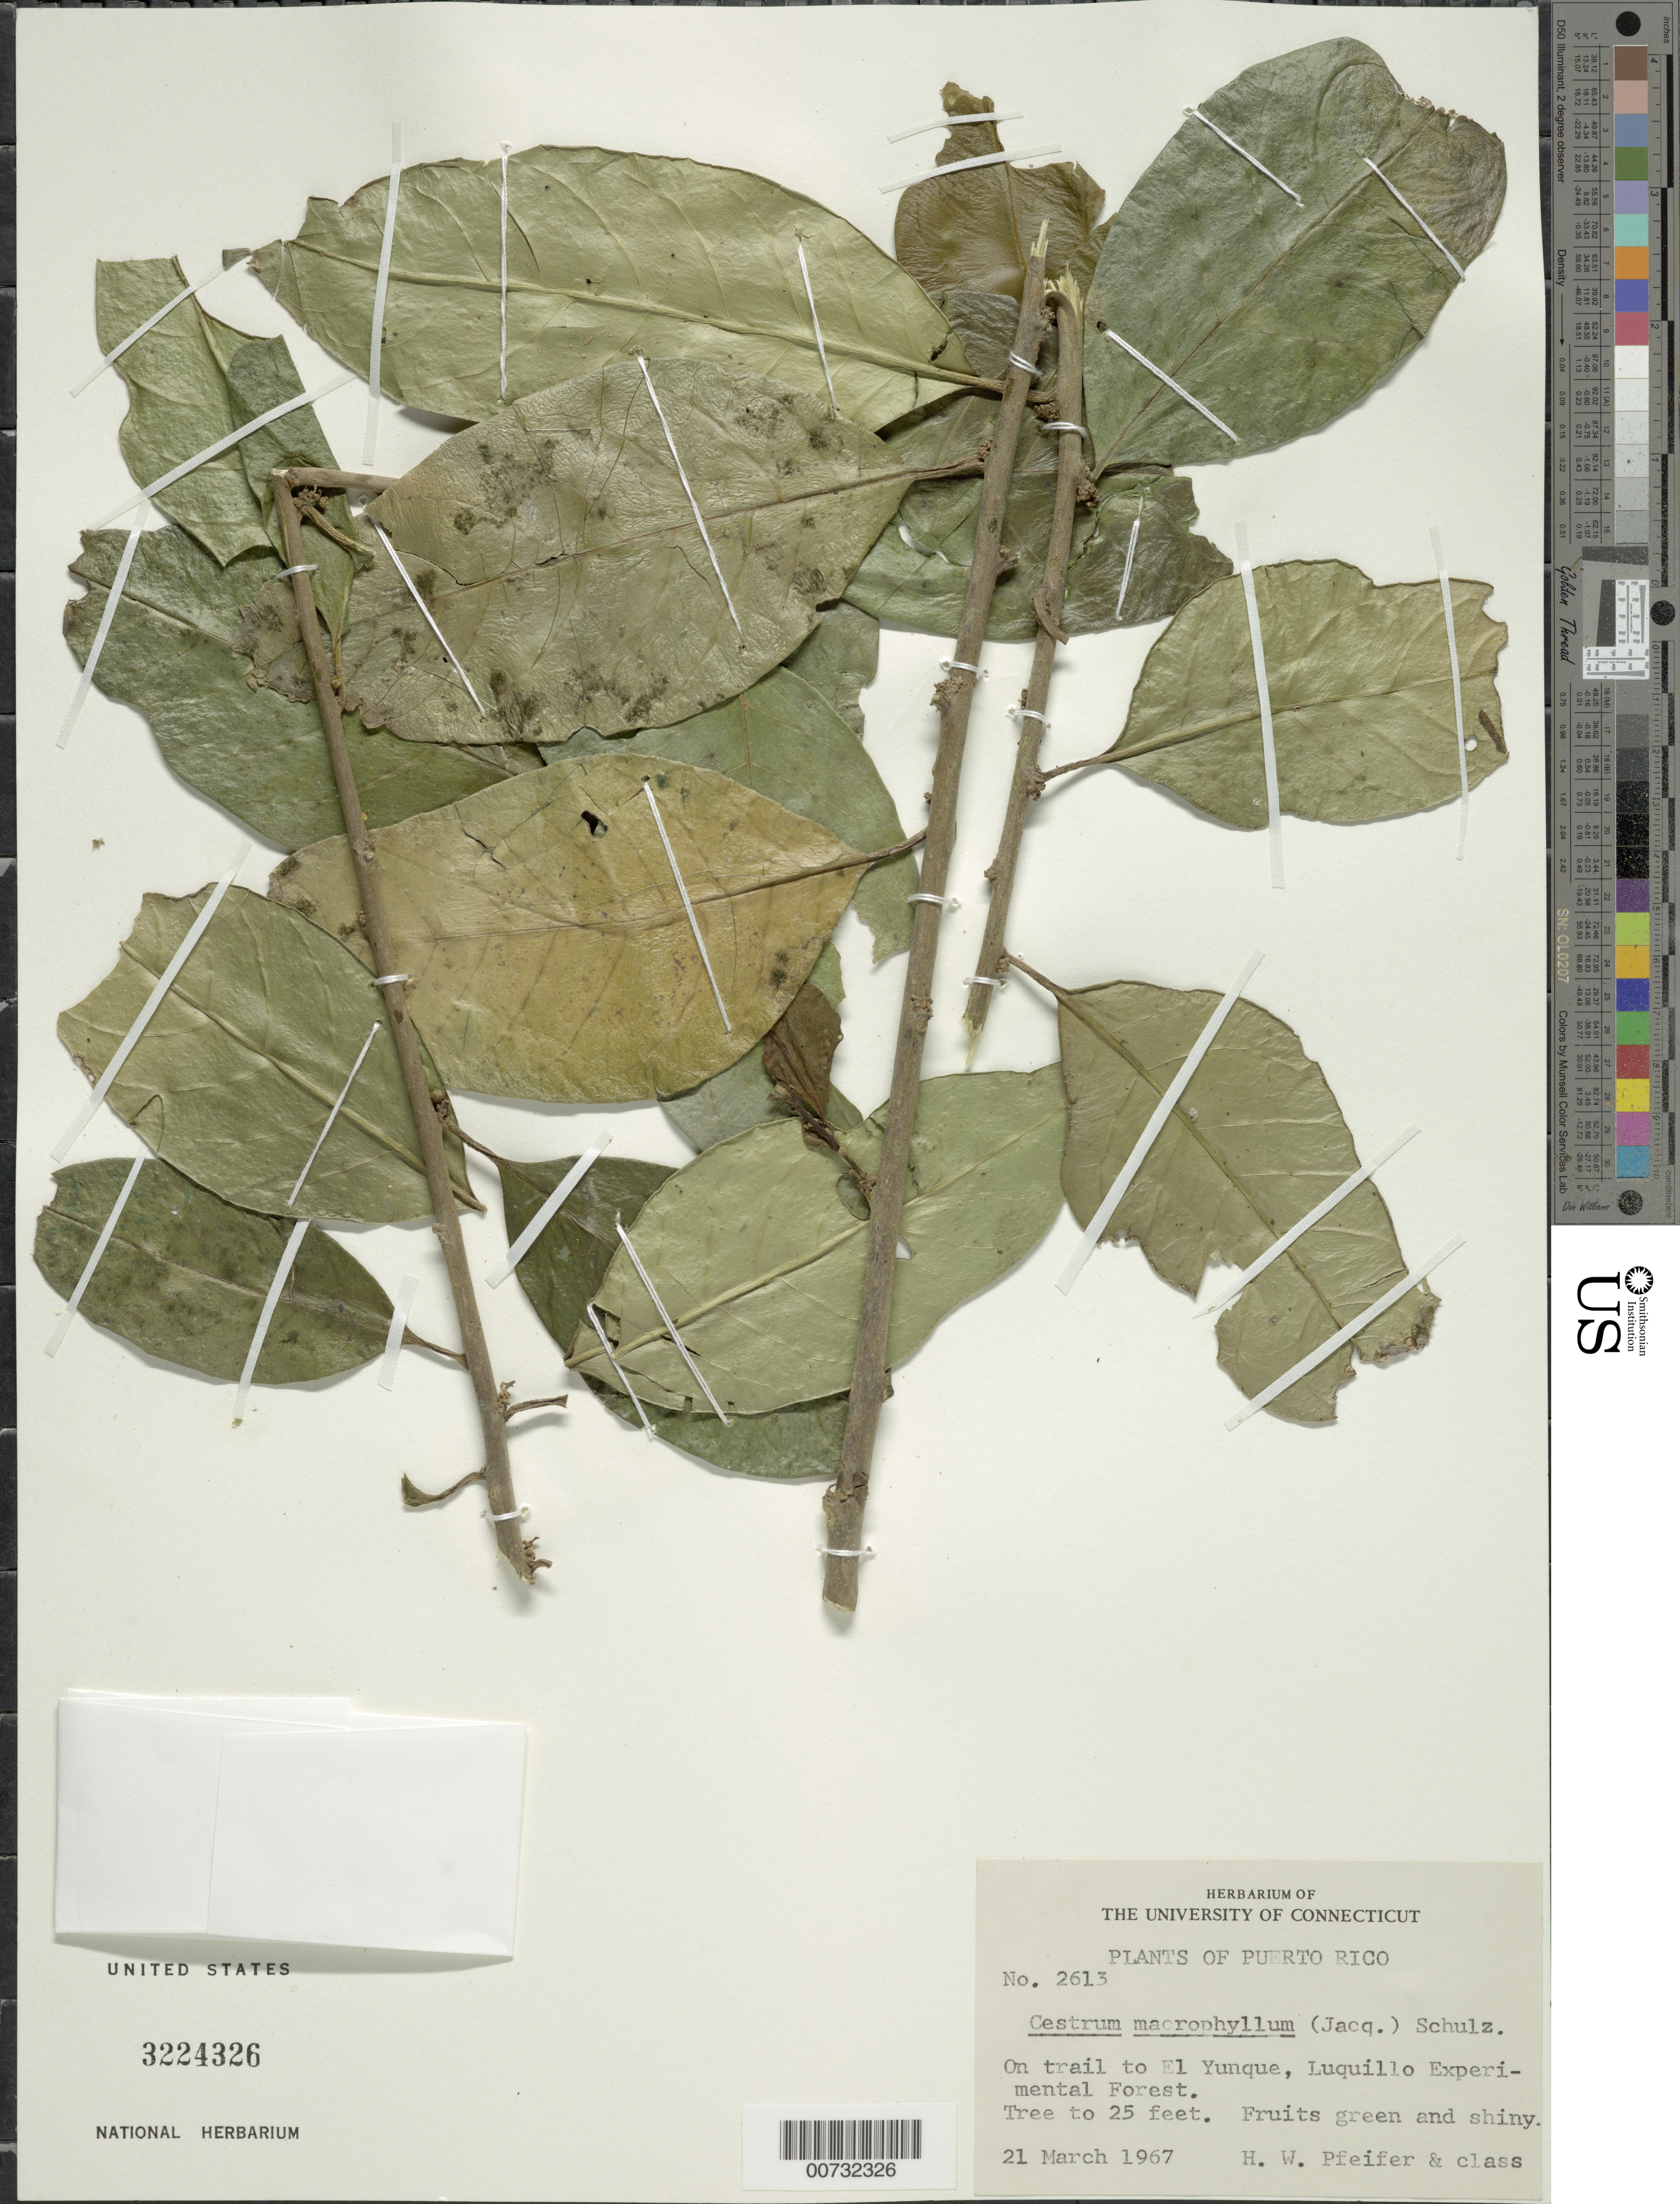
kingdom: Plantae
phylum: Tracheophyta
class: Magnoliopsida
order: Solanales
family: Solanaceae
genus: Cestrum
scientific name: Cestrum macrophyllum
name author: Vent.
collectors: H. W. Pfeifer & Class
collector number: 2613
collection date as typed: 21 Mar 1967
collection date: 1967-03-21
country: Puerto Rico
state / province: Luquillo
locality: El Yunque, Luquillo Exp. Forest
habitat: On trail to El Yunque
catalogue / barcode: US 3224326